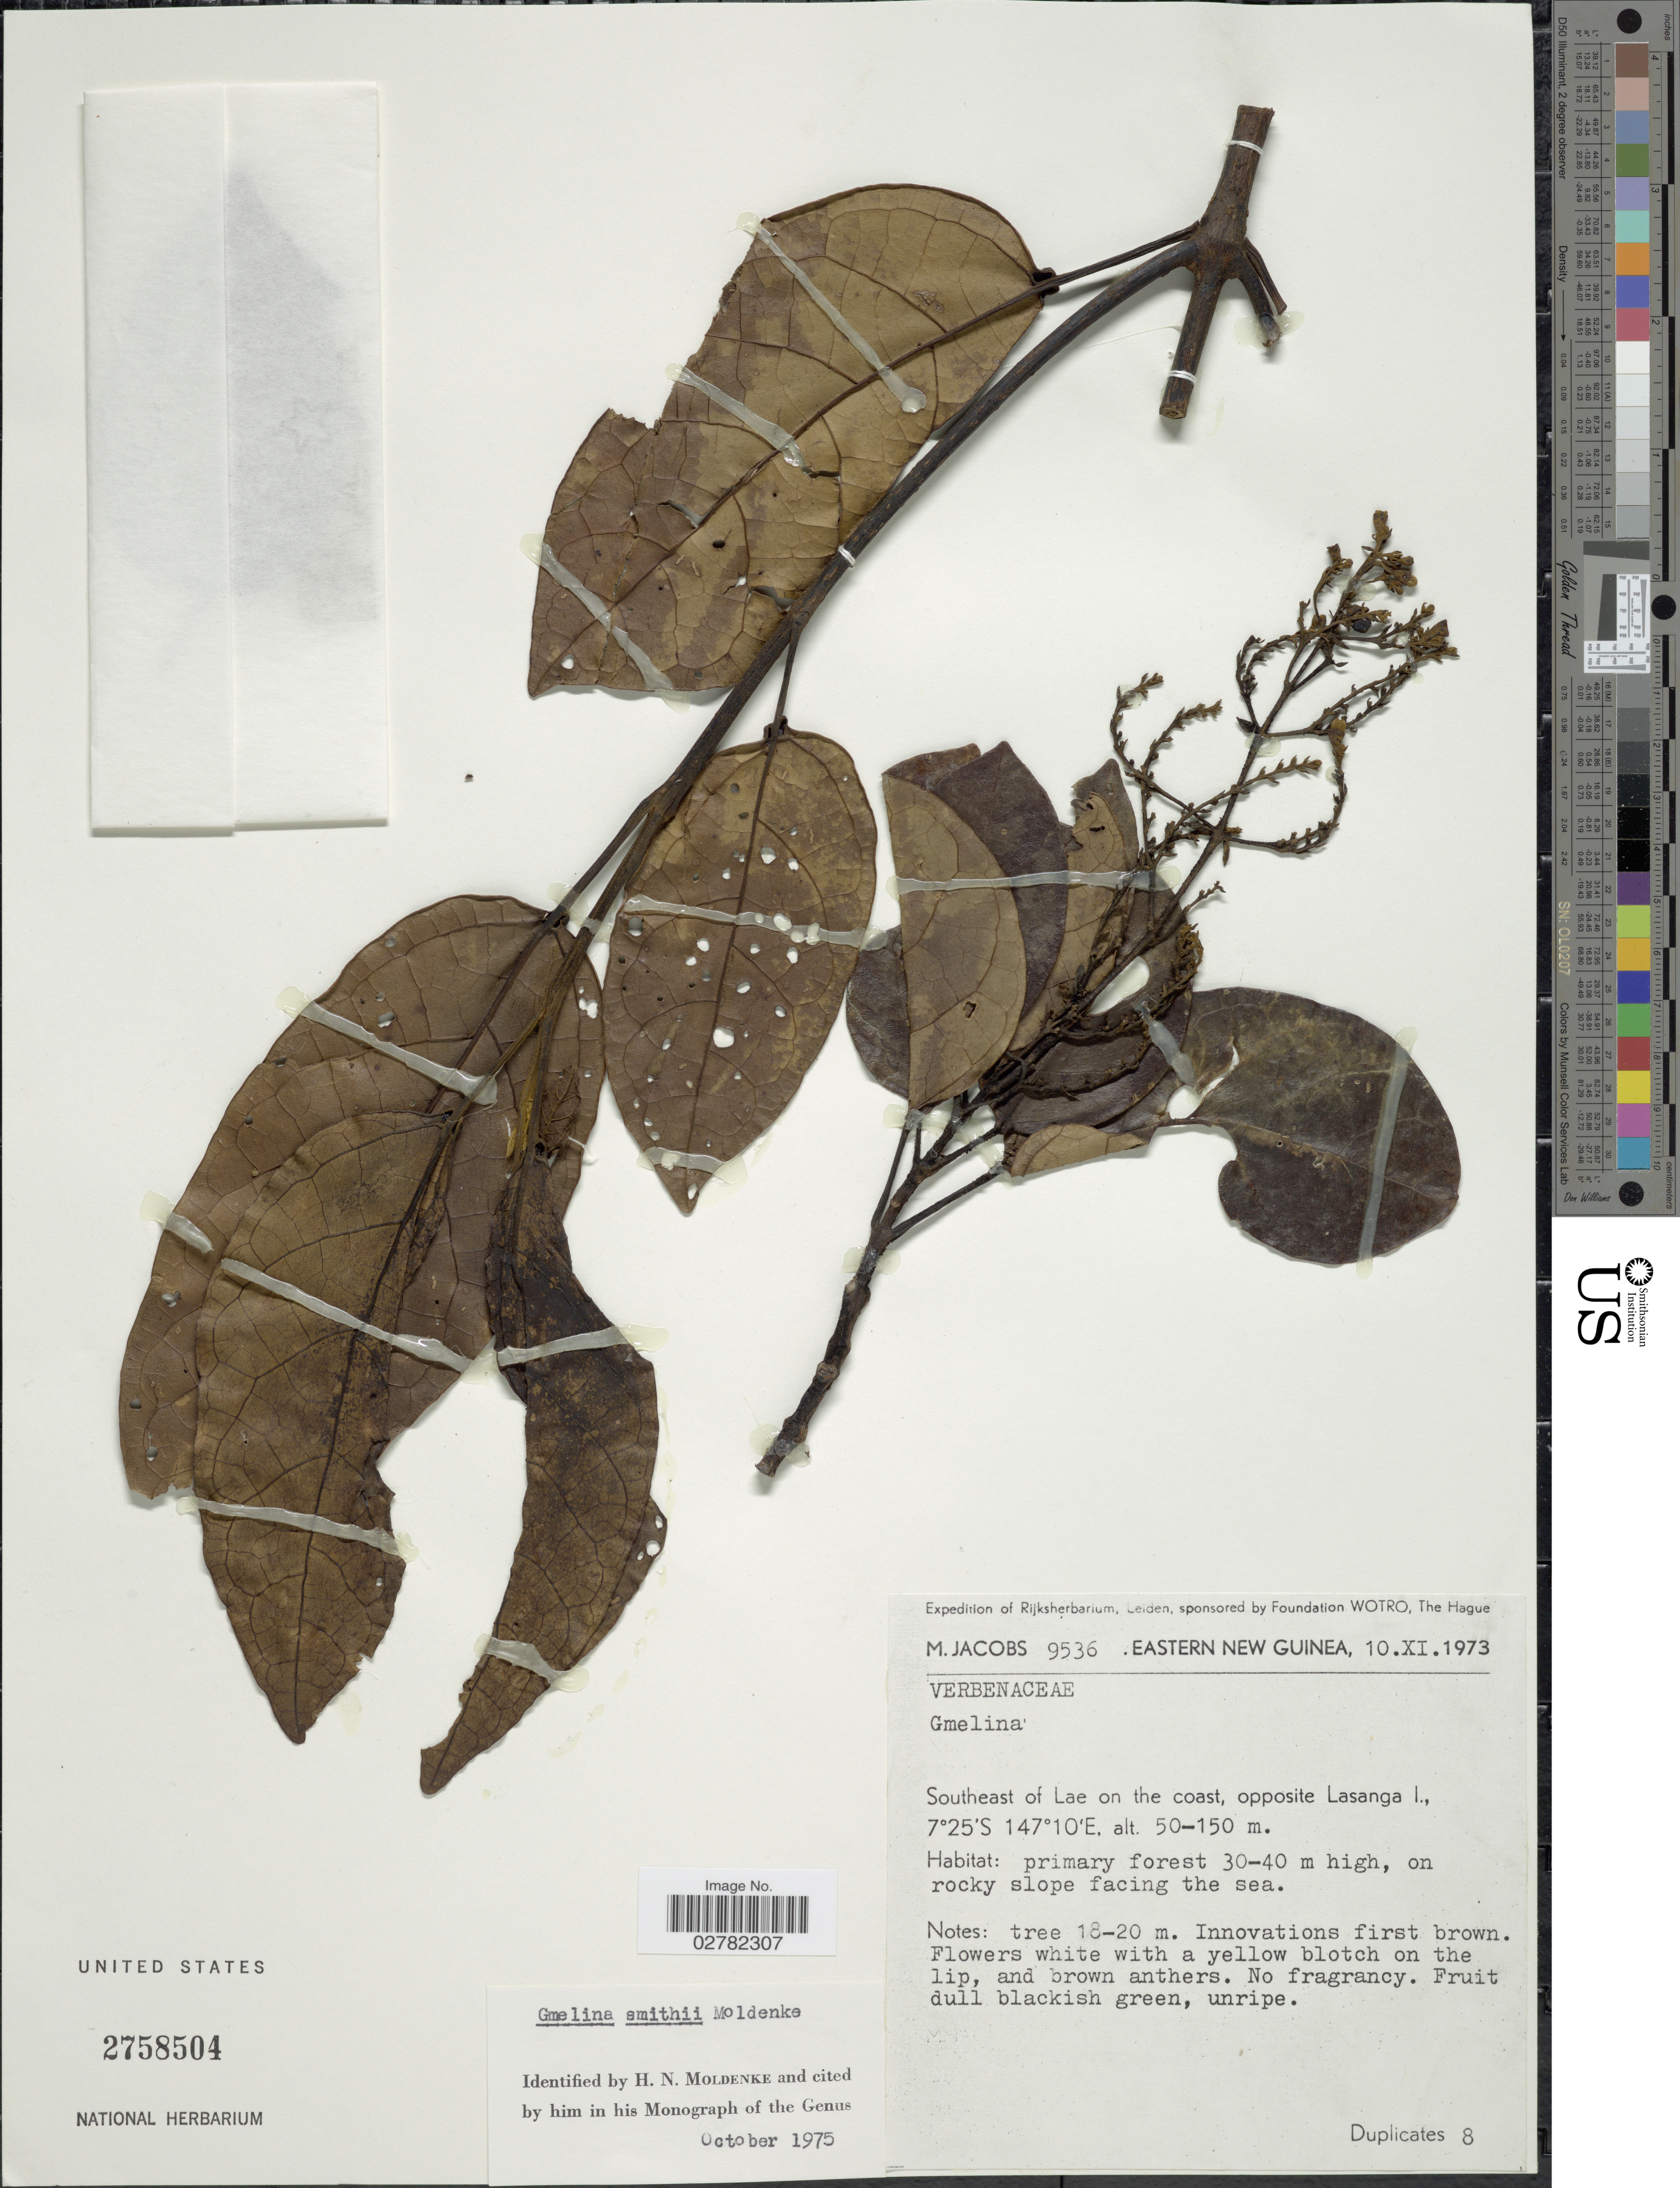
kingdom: Plantae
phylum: Tracheophyta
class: Magnoliopsida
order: Lamiales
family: Lamiaceae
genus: Gmelina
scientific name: Gmelina smithii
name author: Moldenke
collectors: M. Jacobs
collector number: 9536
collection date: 1973-11-10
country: Papua New Guinea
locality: Eastern New Guinea. Southeast of Lae on the coast, opposite Lasanga I.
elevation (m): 50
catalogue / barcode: US 2758504